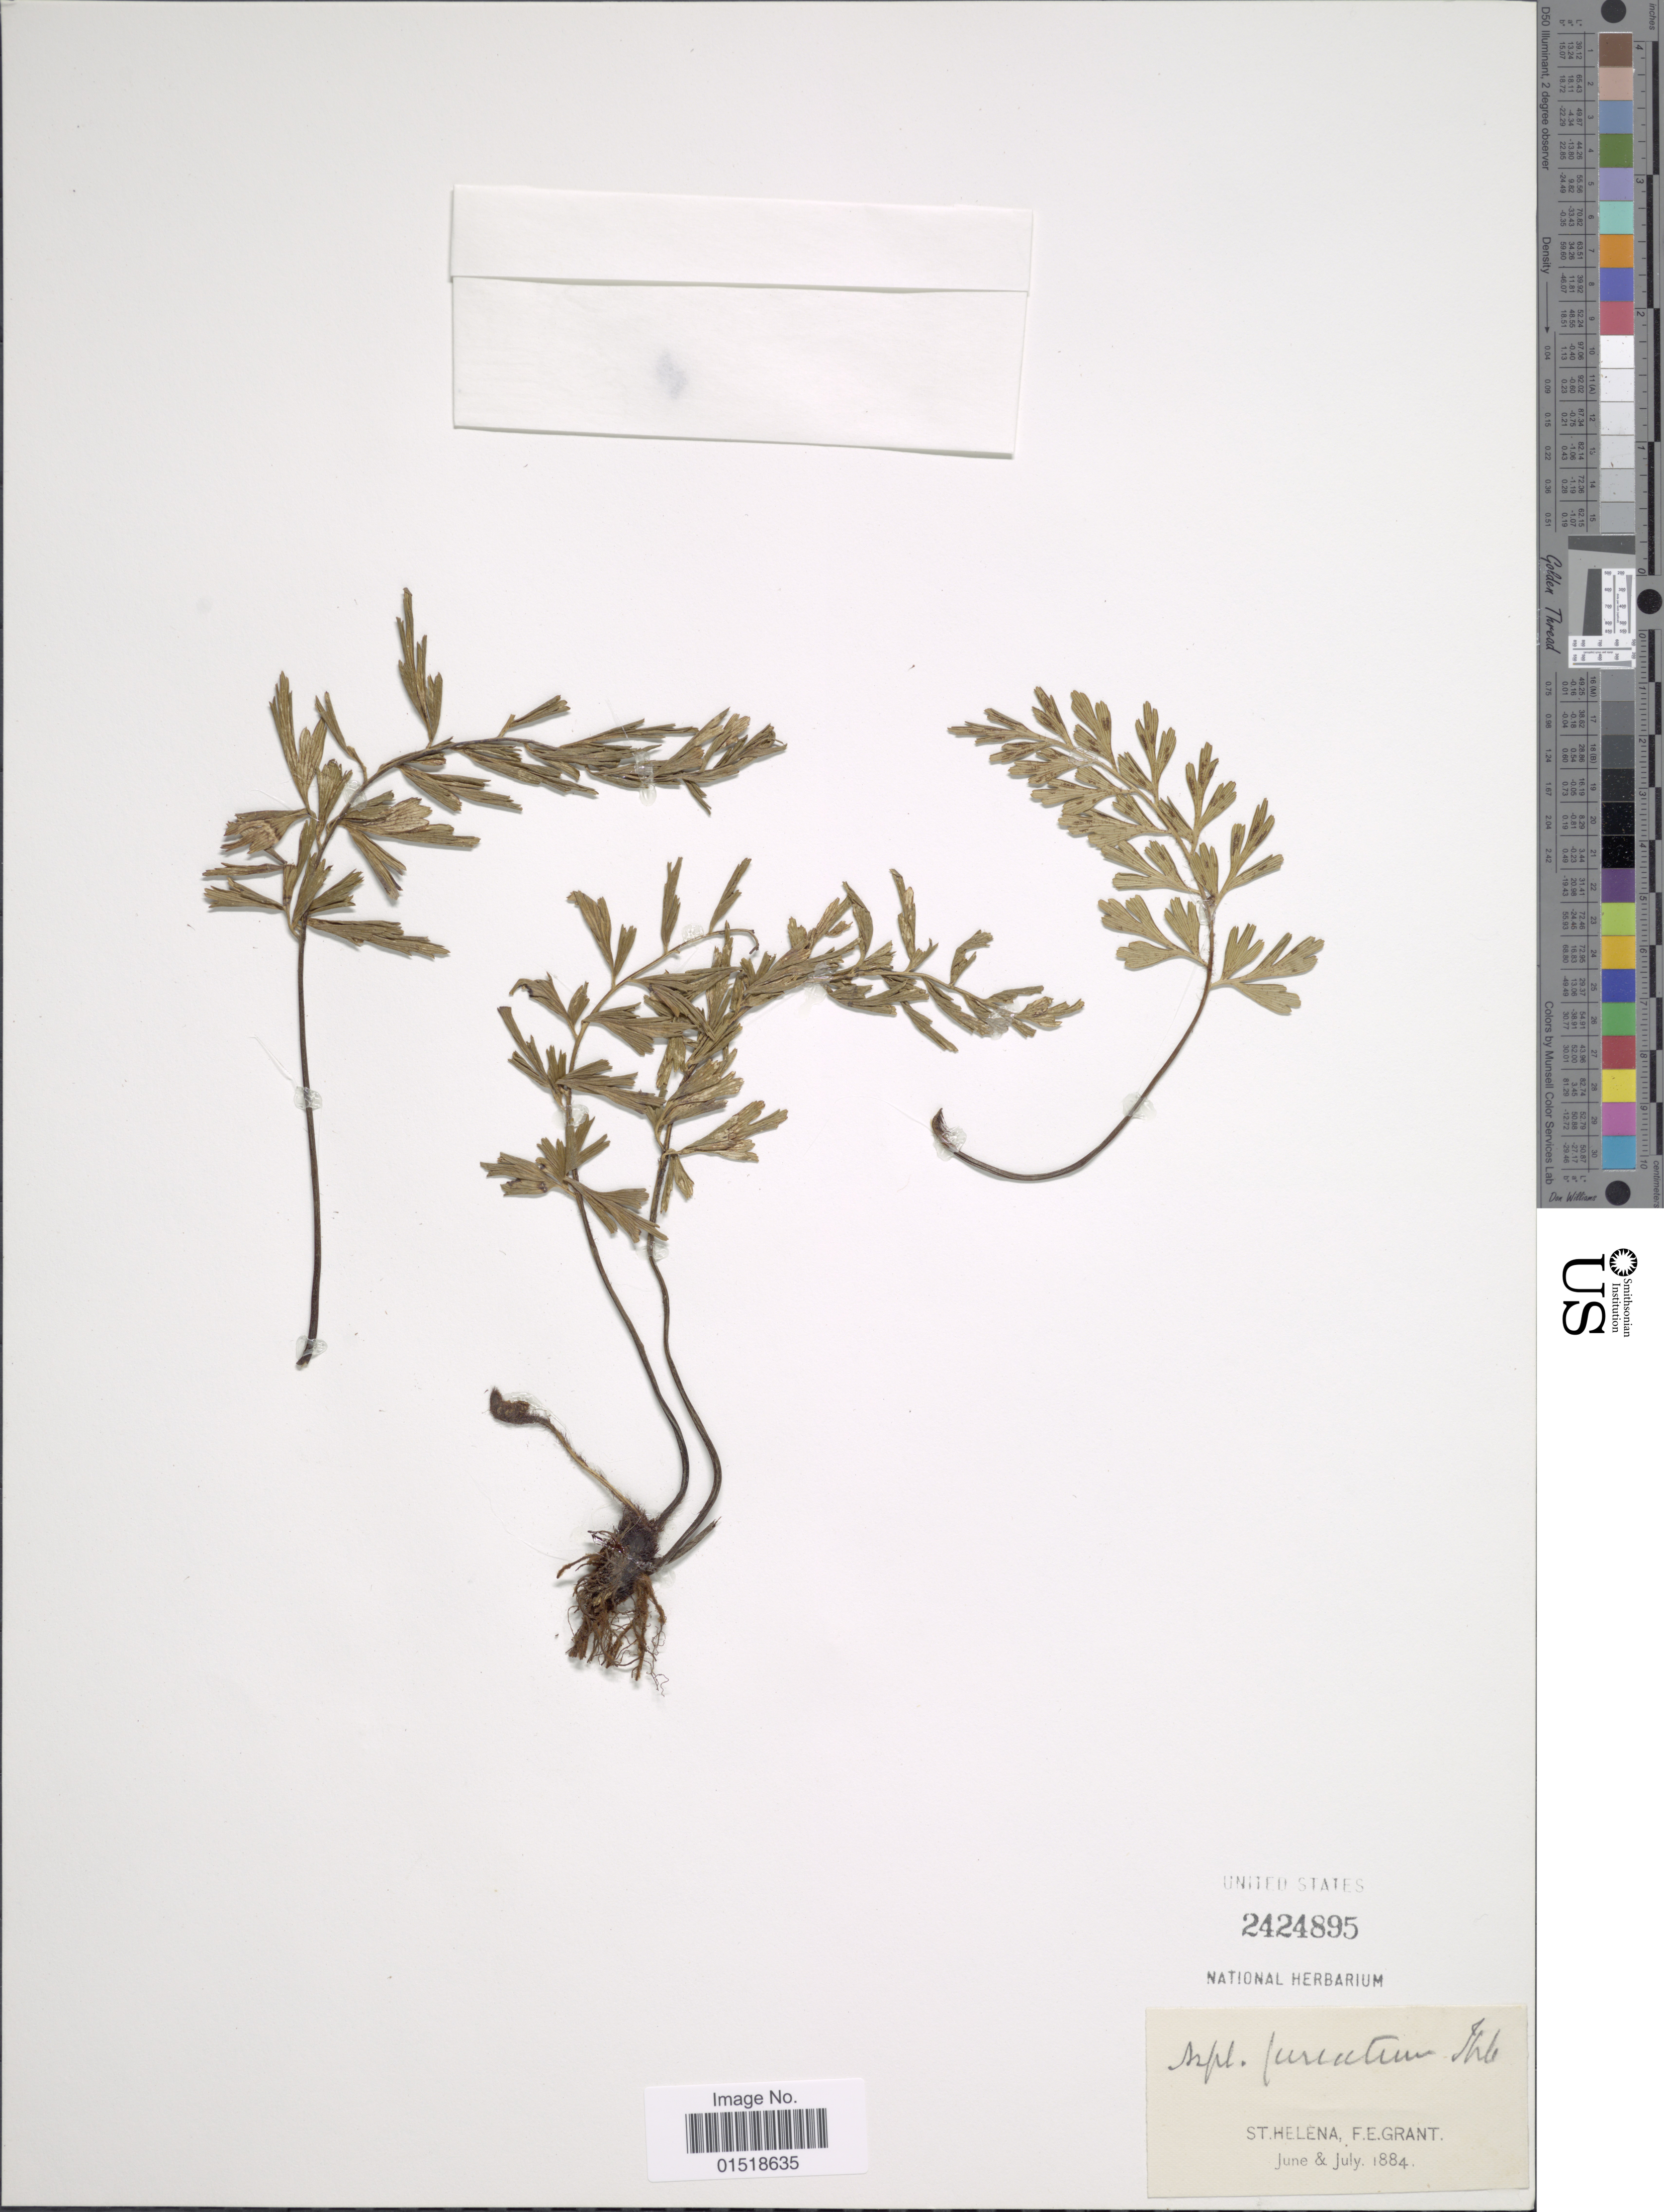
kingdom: Plantae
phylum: Tracheophyta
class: Polypodiopsida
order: Polypodiales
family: Aspleniaceae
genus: Asplenium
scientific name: Asplenium aethiopicum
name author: (Burm. f.) Bech.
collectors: F. Grant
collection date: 1884-06/1884-07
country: St. Helena Islands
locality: St. Helena.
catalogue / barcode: US 2424895